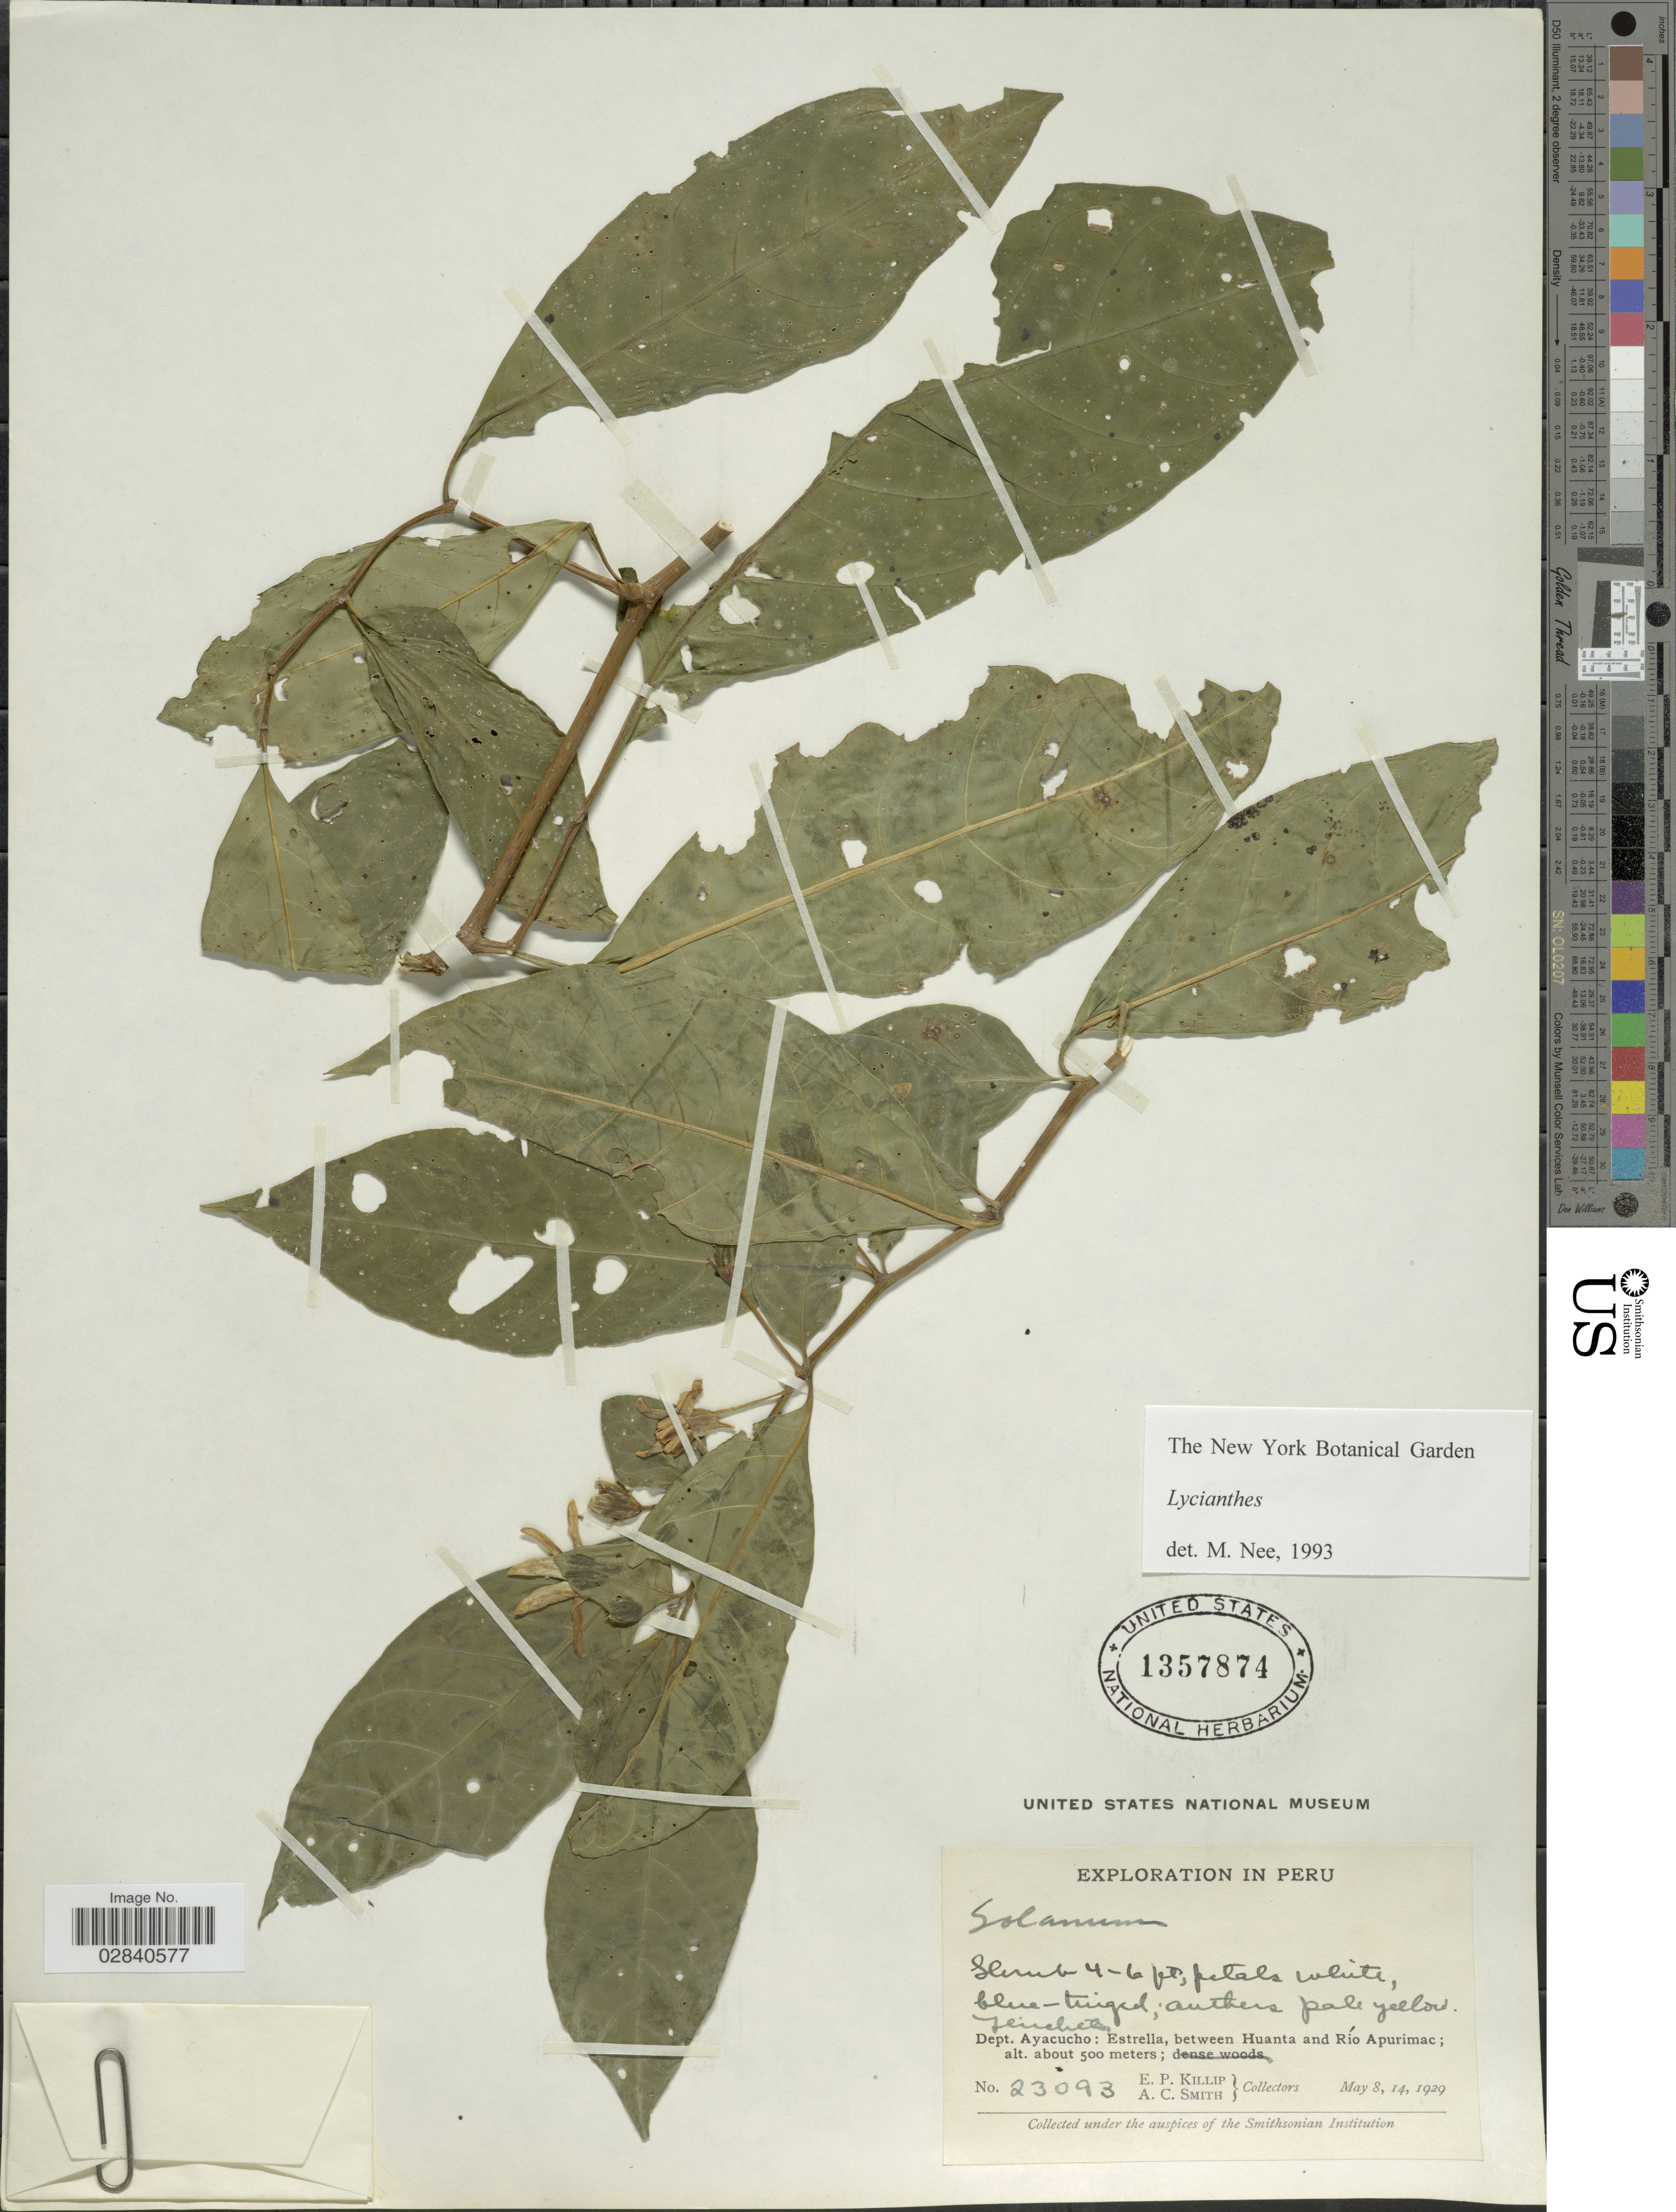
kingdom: Plantae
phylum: Tracheophyta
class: Magnoliopsida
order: Solanales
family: Solanaceae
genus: Lycianthes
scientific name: Lycianthes sp.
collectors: E. P. Killip & A. C. Smith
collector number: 23093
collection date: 1929-05-08/1929-05-14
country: Peru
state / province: Ayacucho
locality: Dept. Ayacucho: Estrella, between Huanta and Río Apurimac.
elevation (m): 500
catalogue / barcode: US 1357874